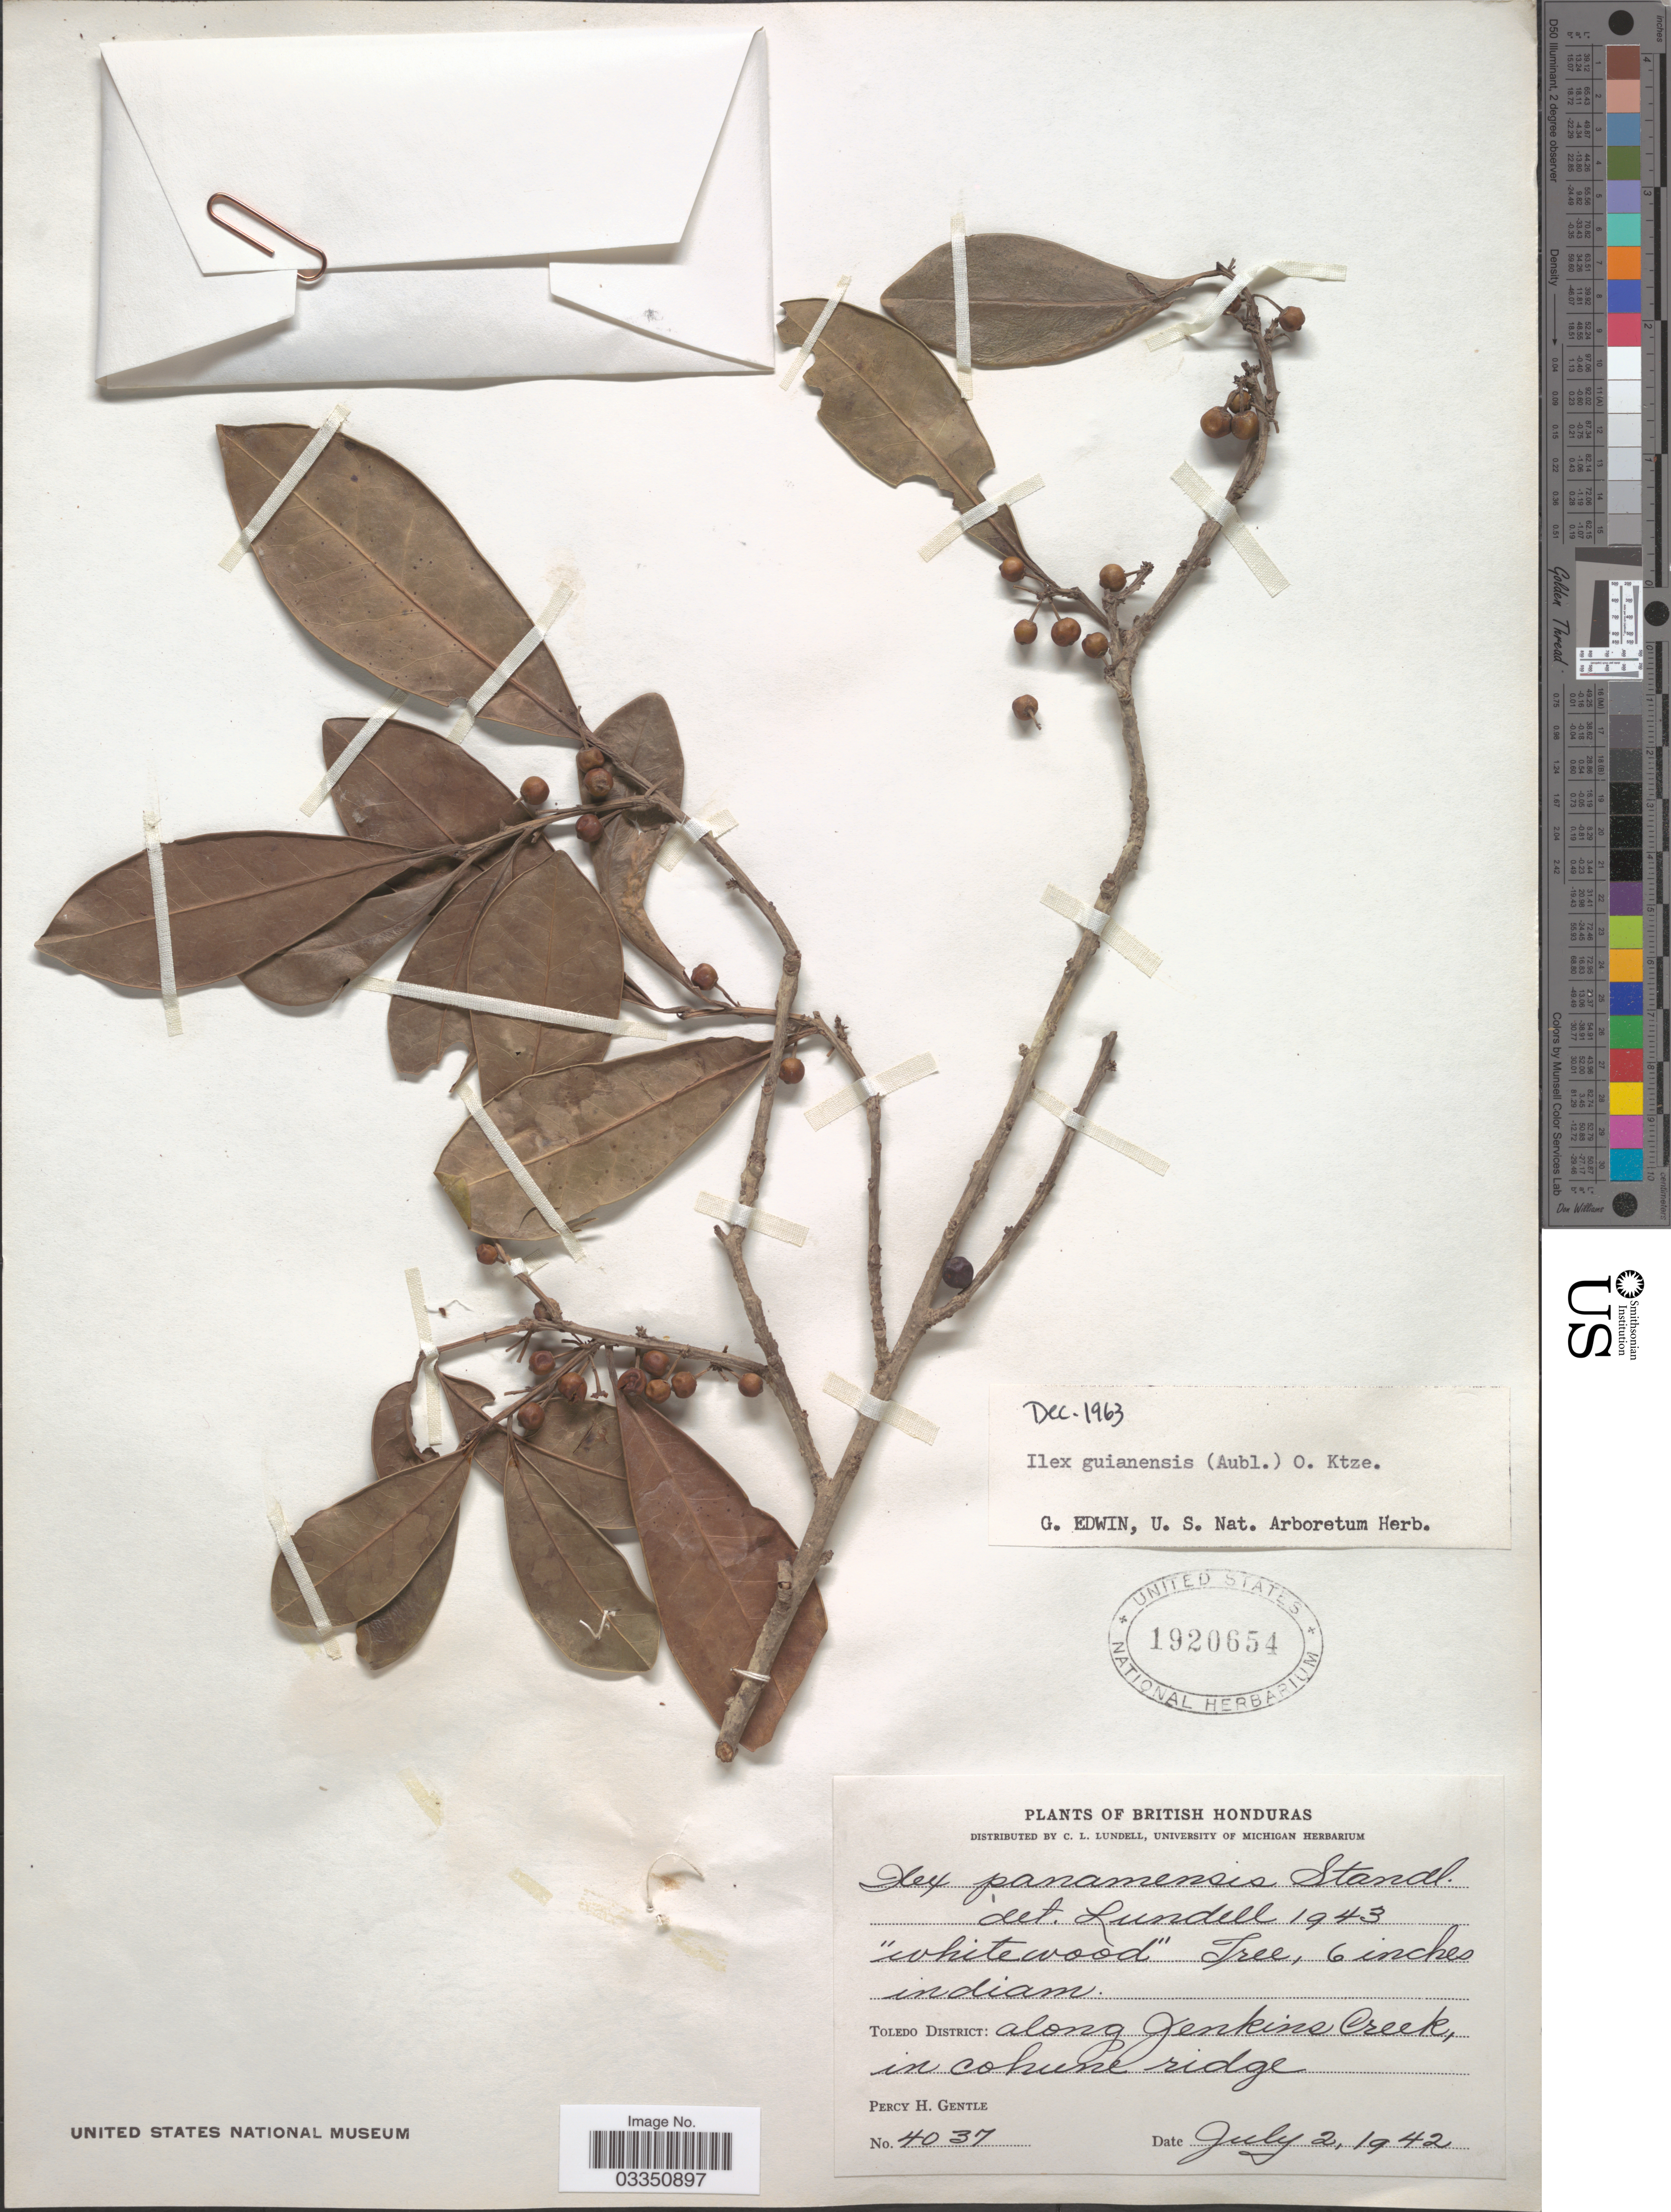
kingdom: Plantae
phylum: Tracheophyta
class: Magnoliopsida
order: Aquifoliales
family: Aquifoliaceae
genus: Ilex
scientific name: Ilex guianensis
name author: (Aubl.) Kuntze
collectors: P. H. Gentle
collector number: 4037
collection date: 1942-07-02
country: Belize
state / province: Toledo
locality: Toledo District: along Jenkins Creek.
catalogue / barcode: US 1920654